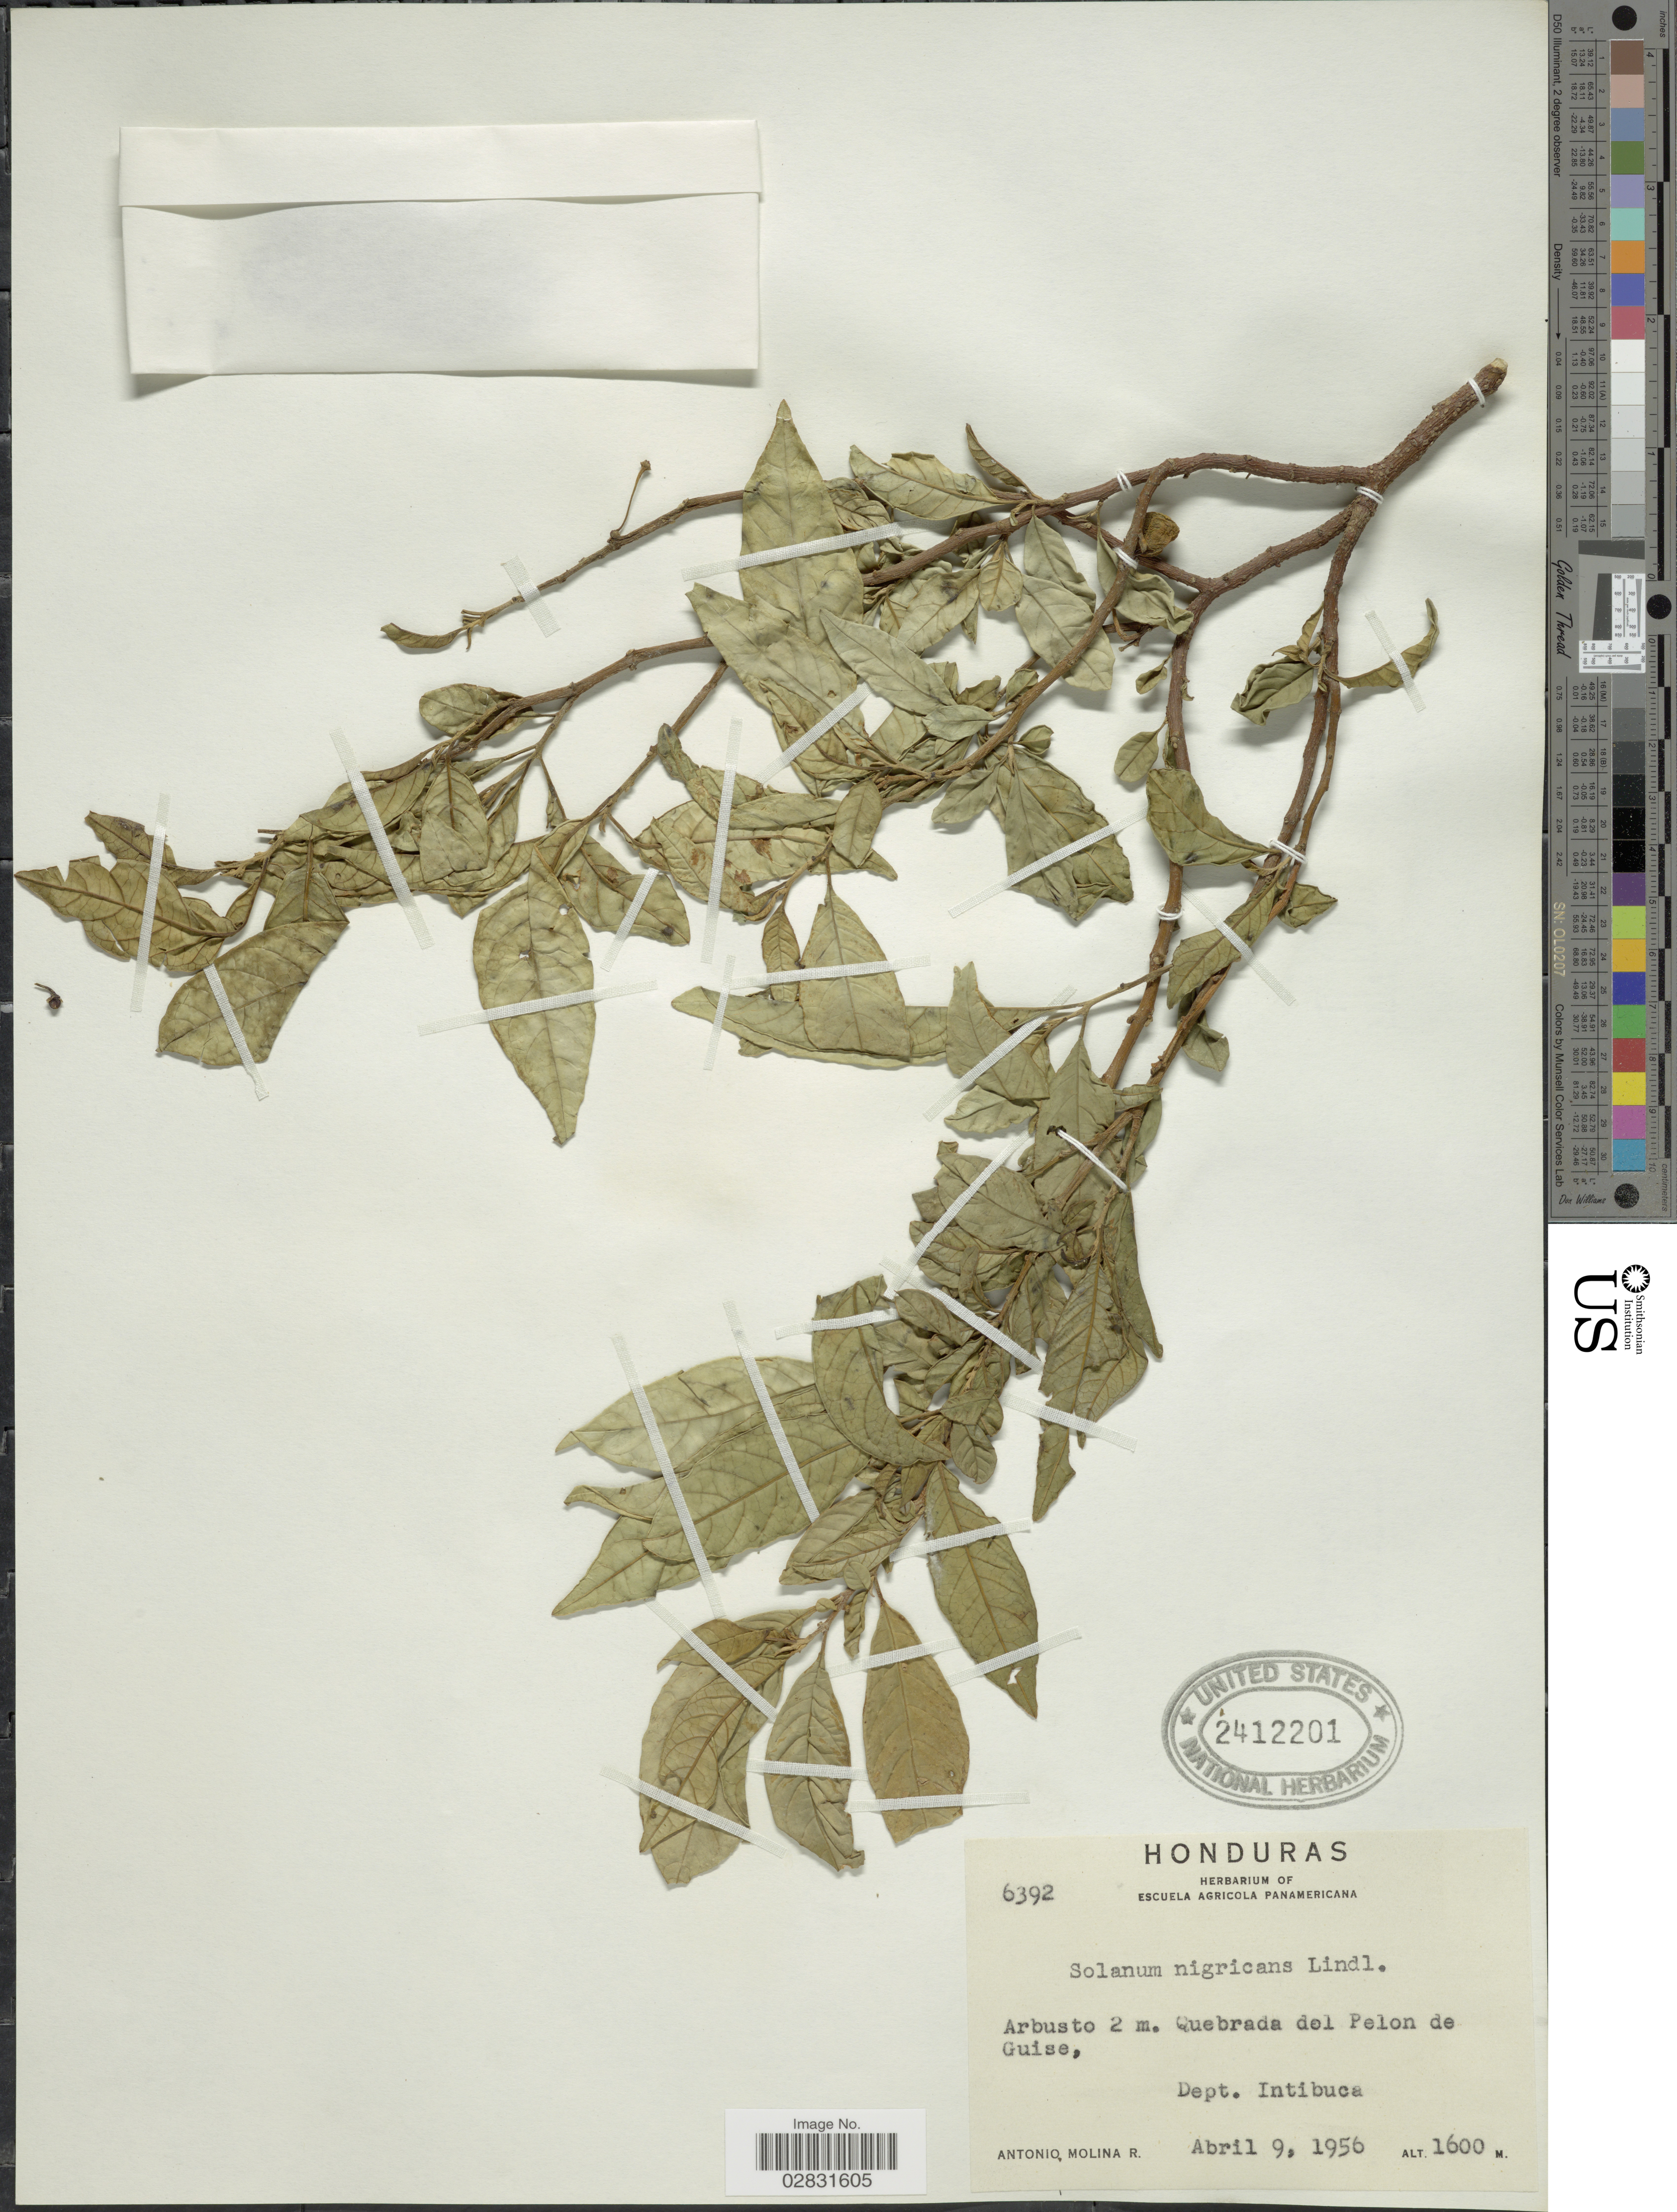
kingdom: Plantae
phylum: Tracheophyta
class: Magnoliopsida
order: Solanales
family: Solanaceae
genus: Solanum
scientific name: Solanum nigricans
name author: M. Martens & Galeotti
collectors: A. Molina R.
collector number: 6392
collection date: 1956-04-09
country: Honduras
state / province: Intibuca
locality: Quebrada del Pelon de Guise, Dept. Intibuca.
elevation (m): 1600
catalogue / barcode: US 2412201